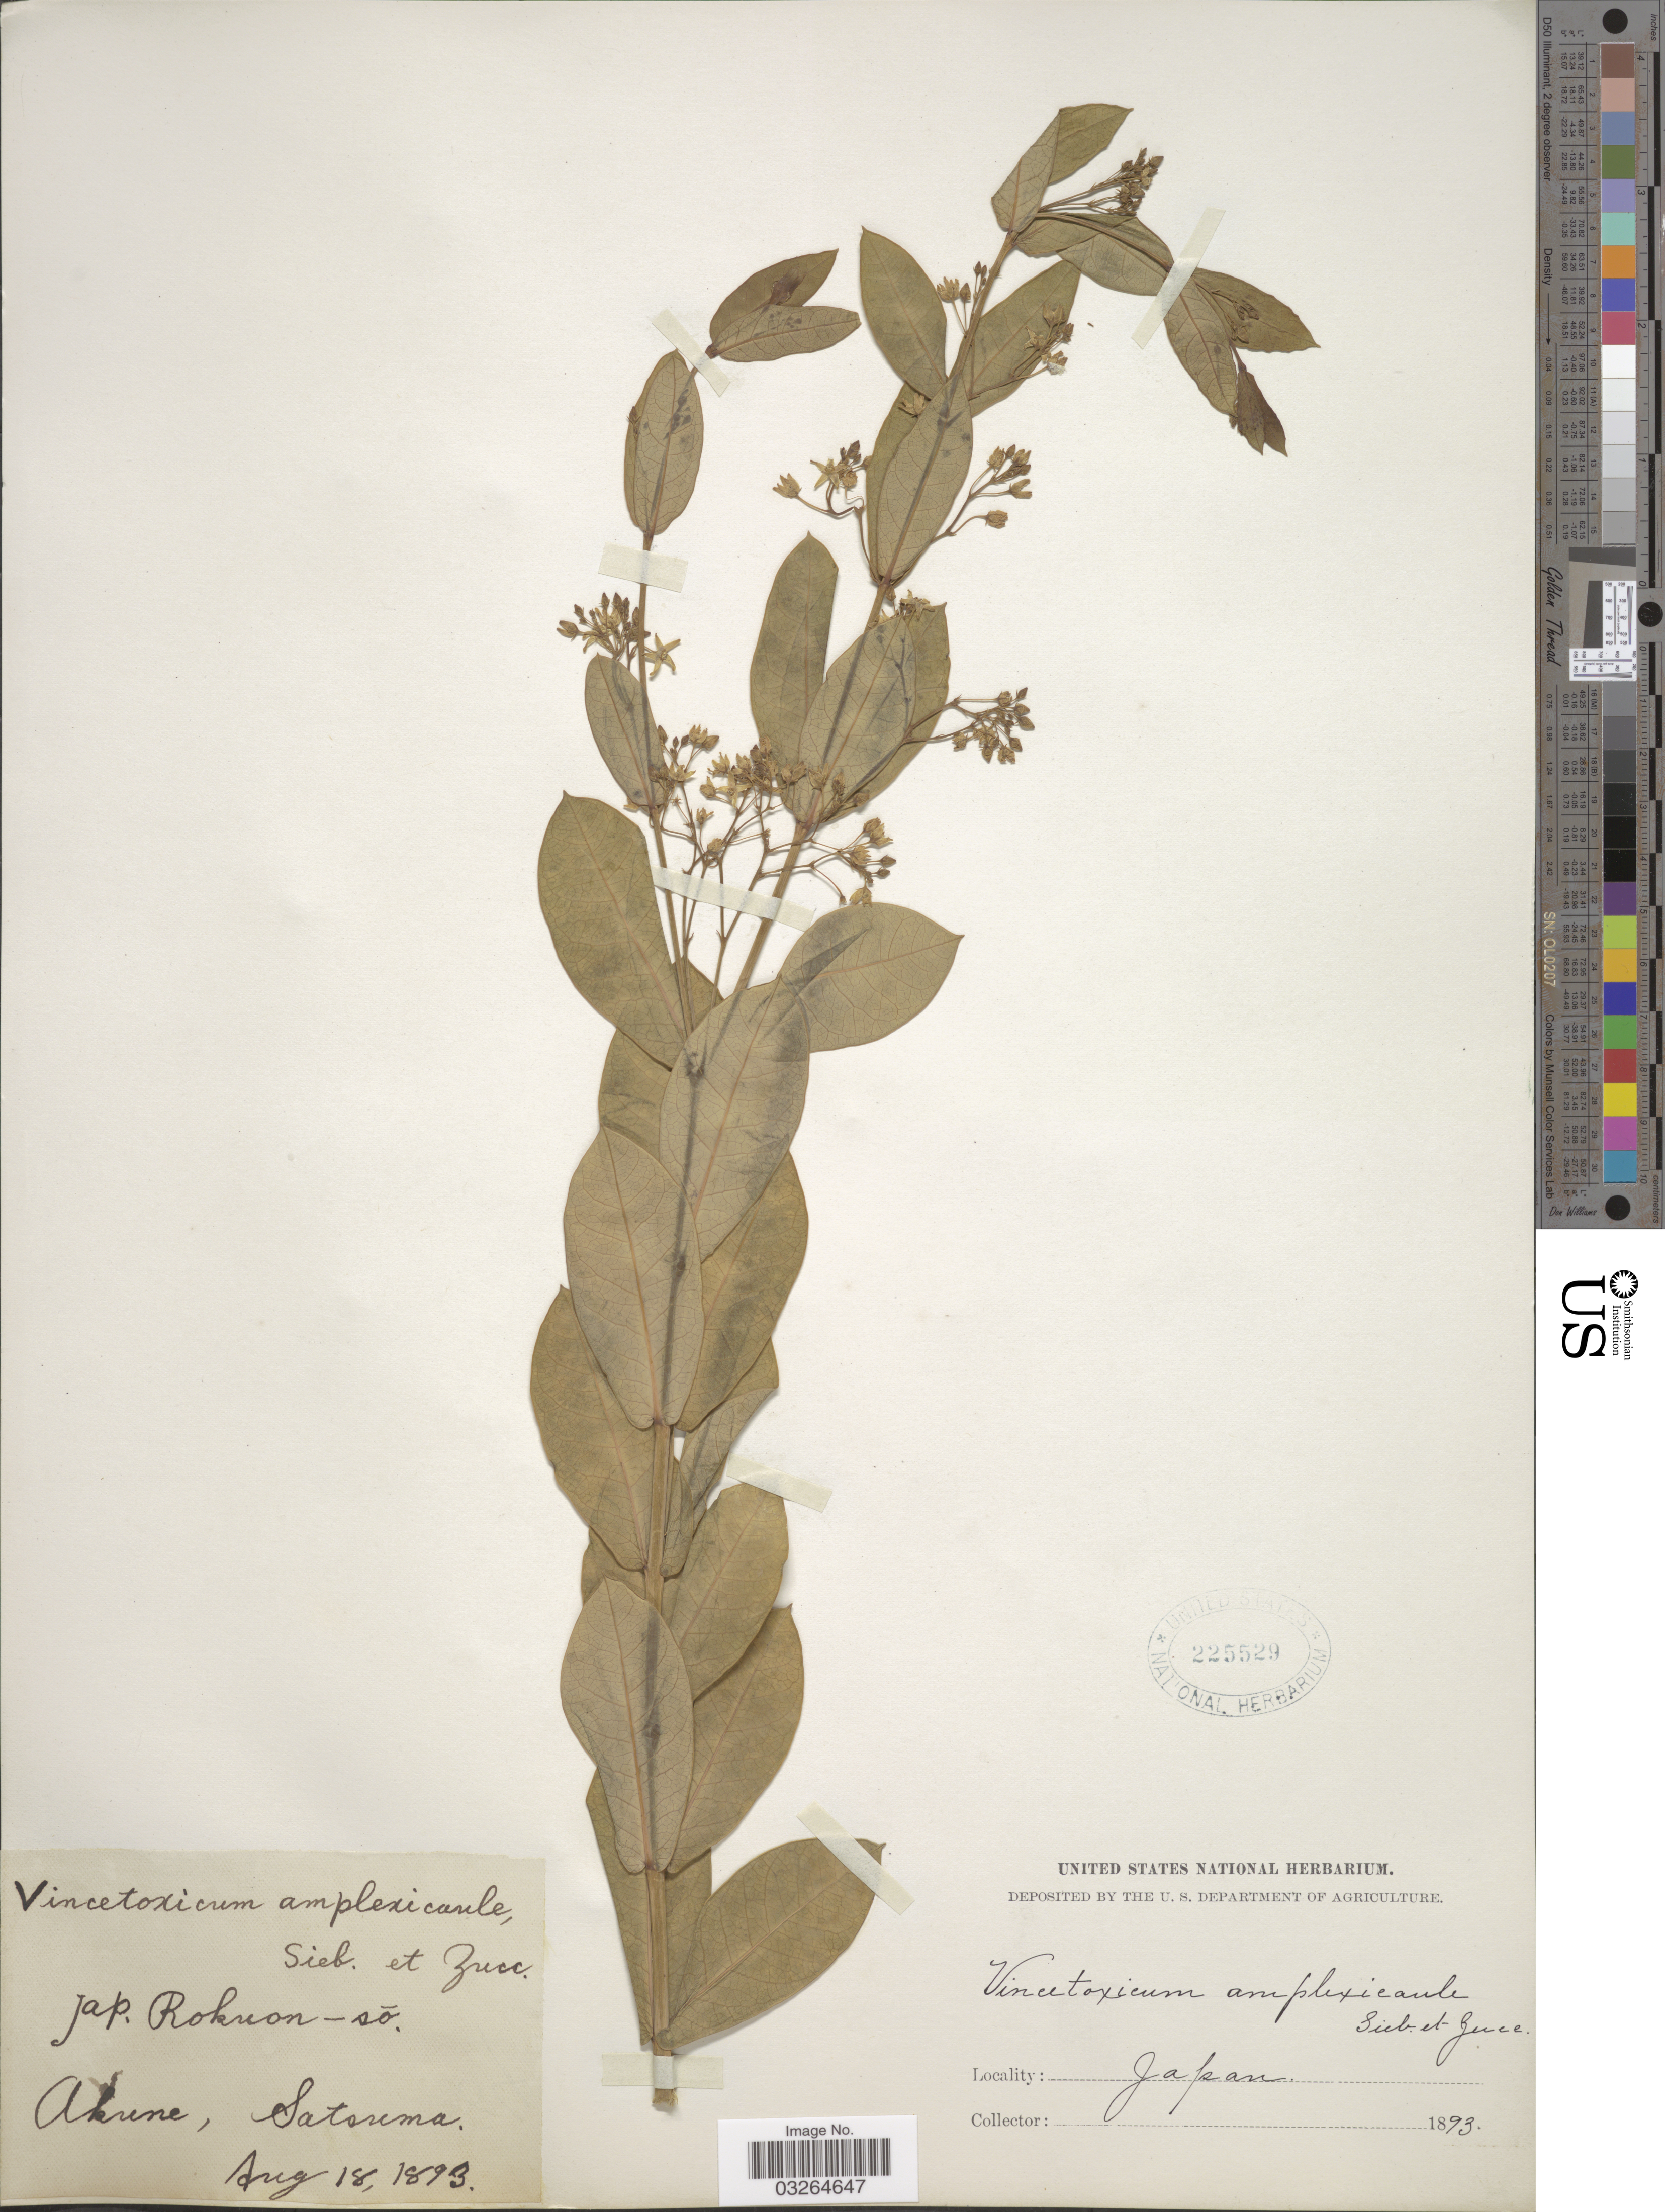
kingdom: Plantae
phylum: Tracheophyta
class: Magnoliopsida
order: Gentianales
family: Apocynaceae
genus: Cynanchum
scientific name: Cynanchum amplexicaule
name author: (Siebold & Zucc.) Hemsl.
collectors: ex herb. United States National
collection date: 1893-08-18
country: Japan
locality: Akune, Satsuma.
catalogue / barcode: US 225529